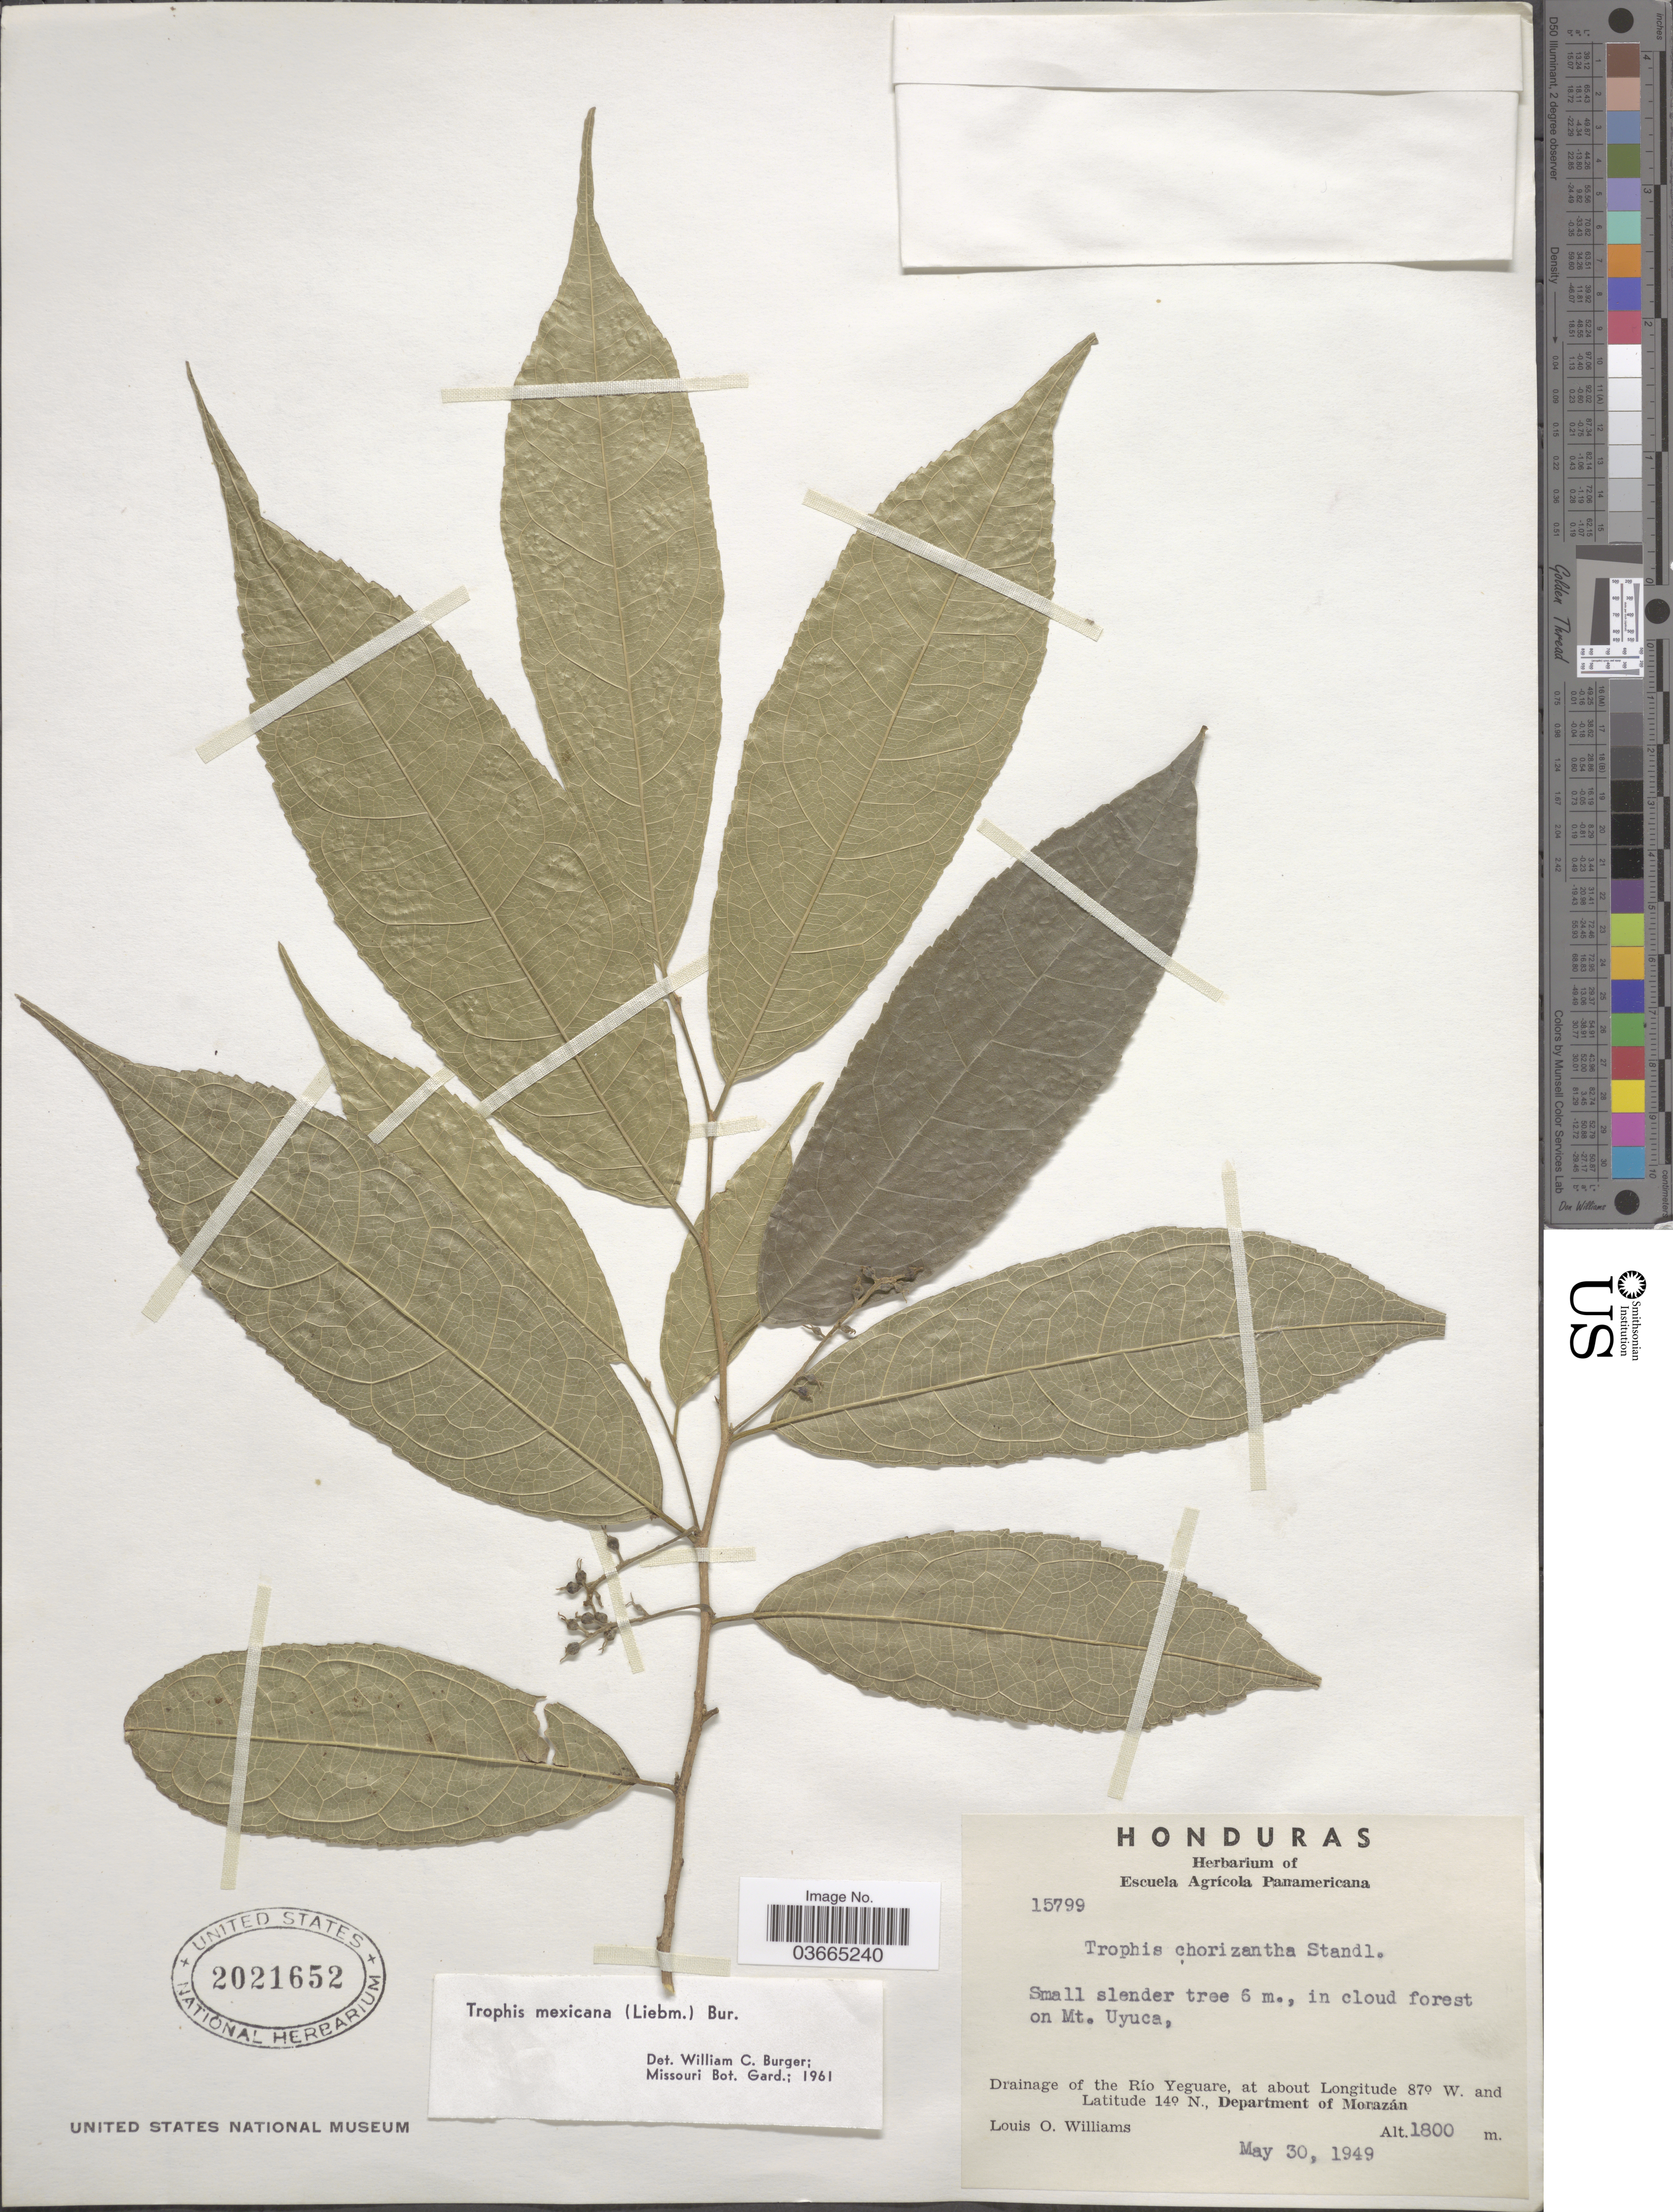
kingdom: Plantae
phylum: Tracheophyta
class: Magnoliopsida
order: Rosales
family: Moraceae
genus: Trophis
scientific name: Trophis mexicana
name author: (Liebm.) Bureau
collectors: L. O. Williams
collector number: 15799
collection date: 1949-05-30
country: Honduras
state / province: Fco. Morazán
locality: Drainage of the Río Yeguare. Department of Morazán.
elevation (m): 1800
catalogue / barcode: US 2021652